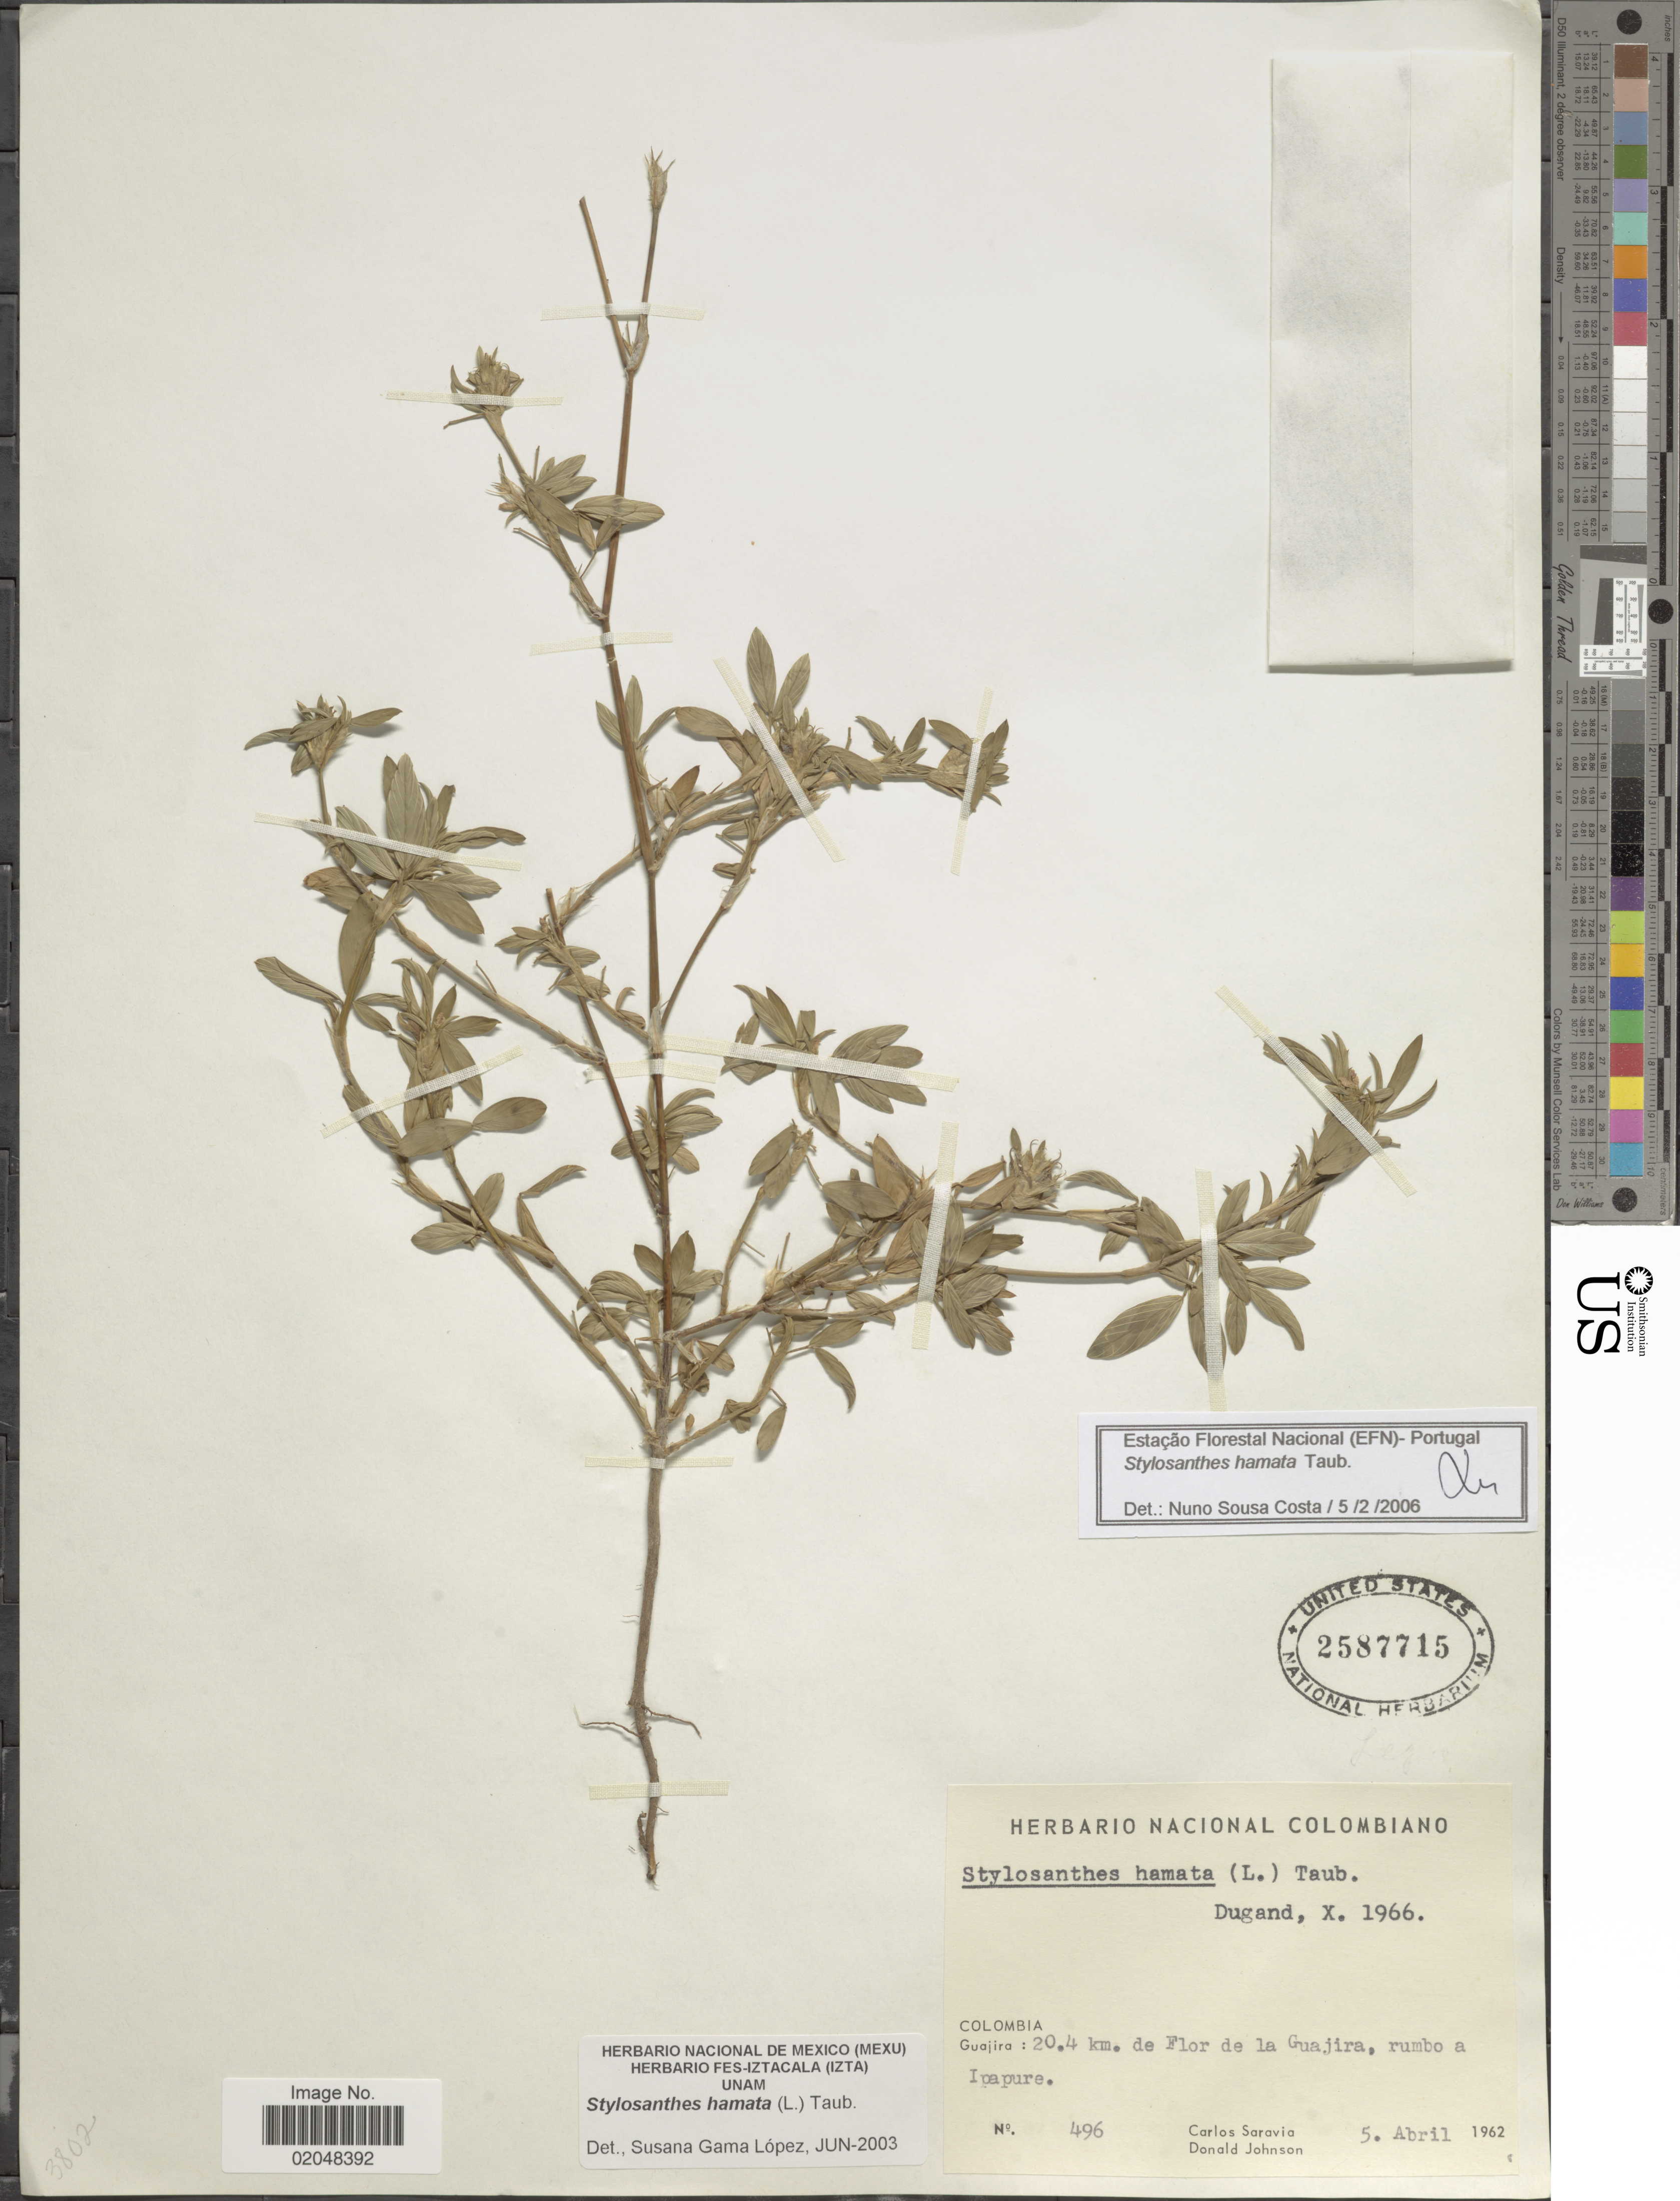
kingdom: Plantae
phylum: Tracheophyta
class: Magnoliopsida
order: Fabales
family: Fabaceae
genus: Stylosanthes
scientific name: Stylosanthes hamata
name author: (L.) Taub.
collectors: C. Saravia & D. Johnson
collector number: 496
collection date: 1962-04-05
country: Colombia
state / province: La Guajira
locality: Guajira: 20.4 km de Flor de la Guajira, rumbo a Ipapure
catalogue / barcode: US 2587715